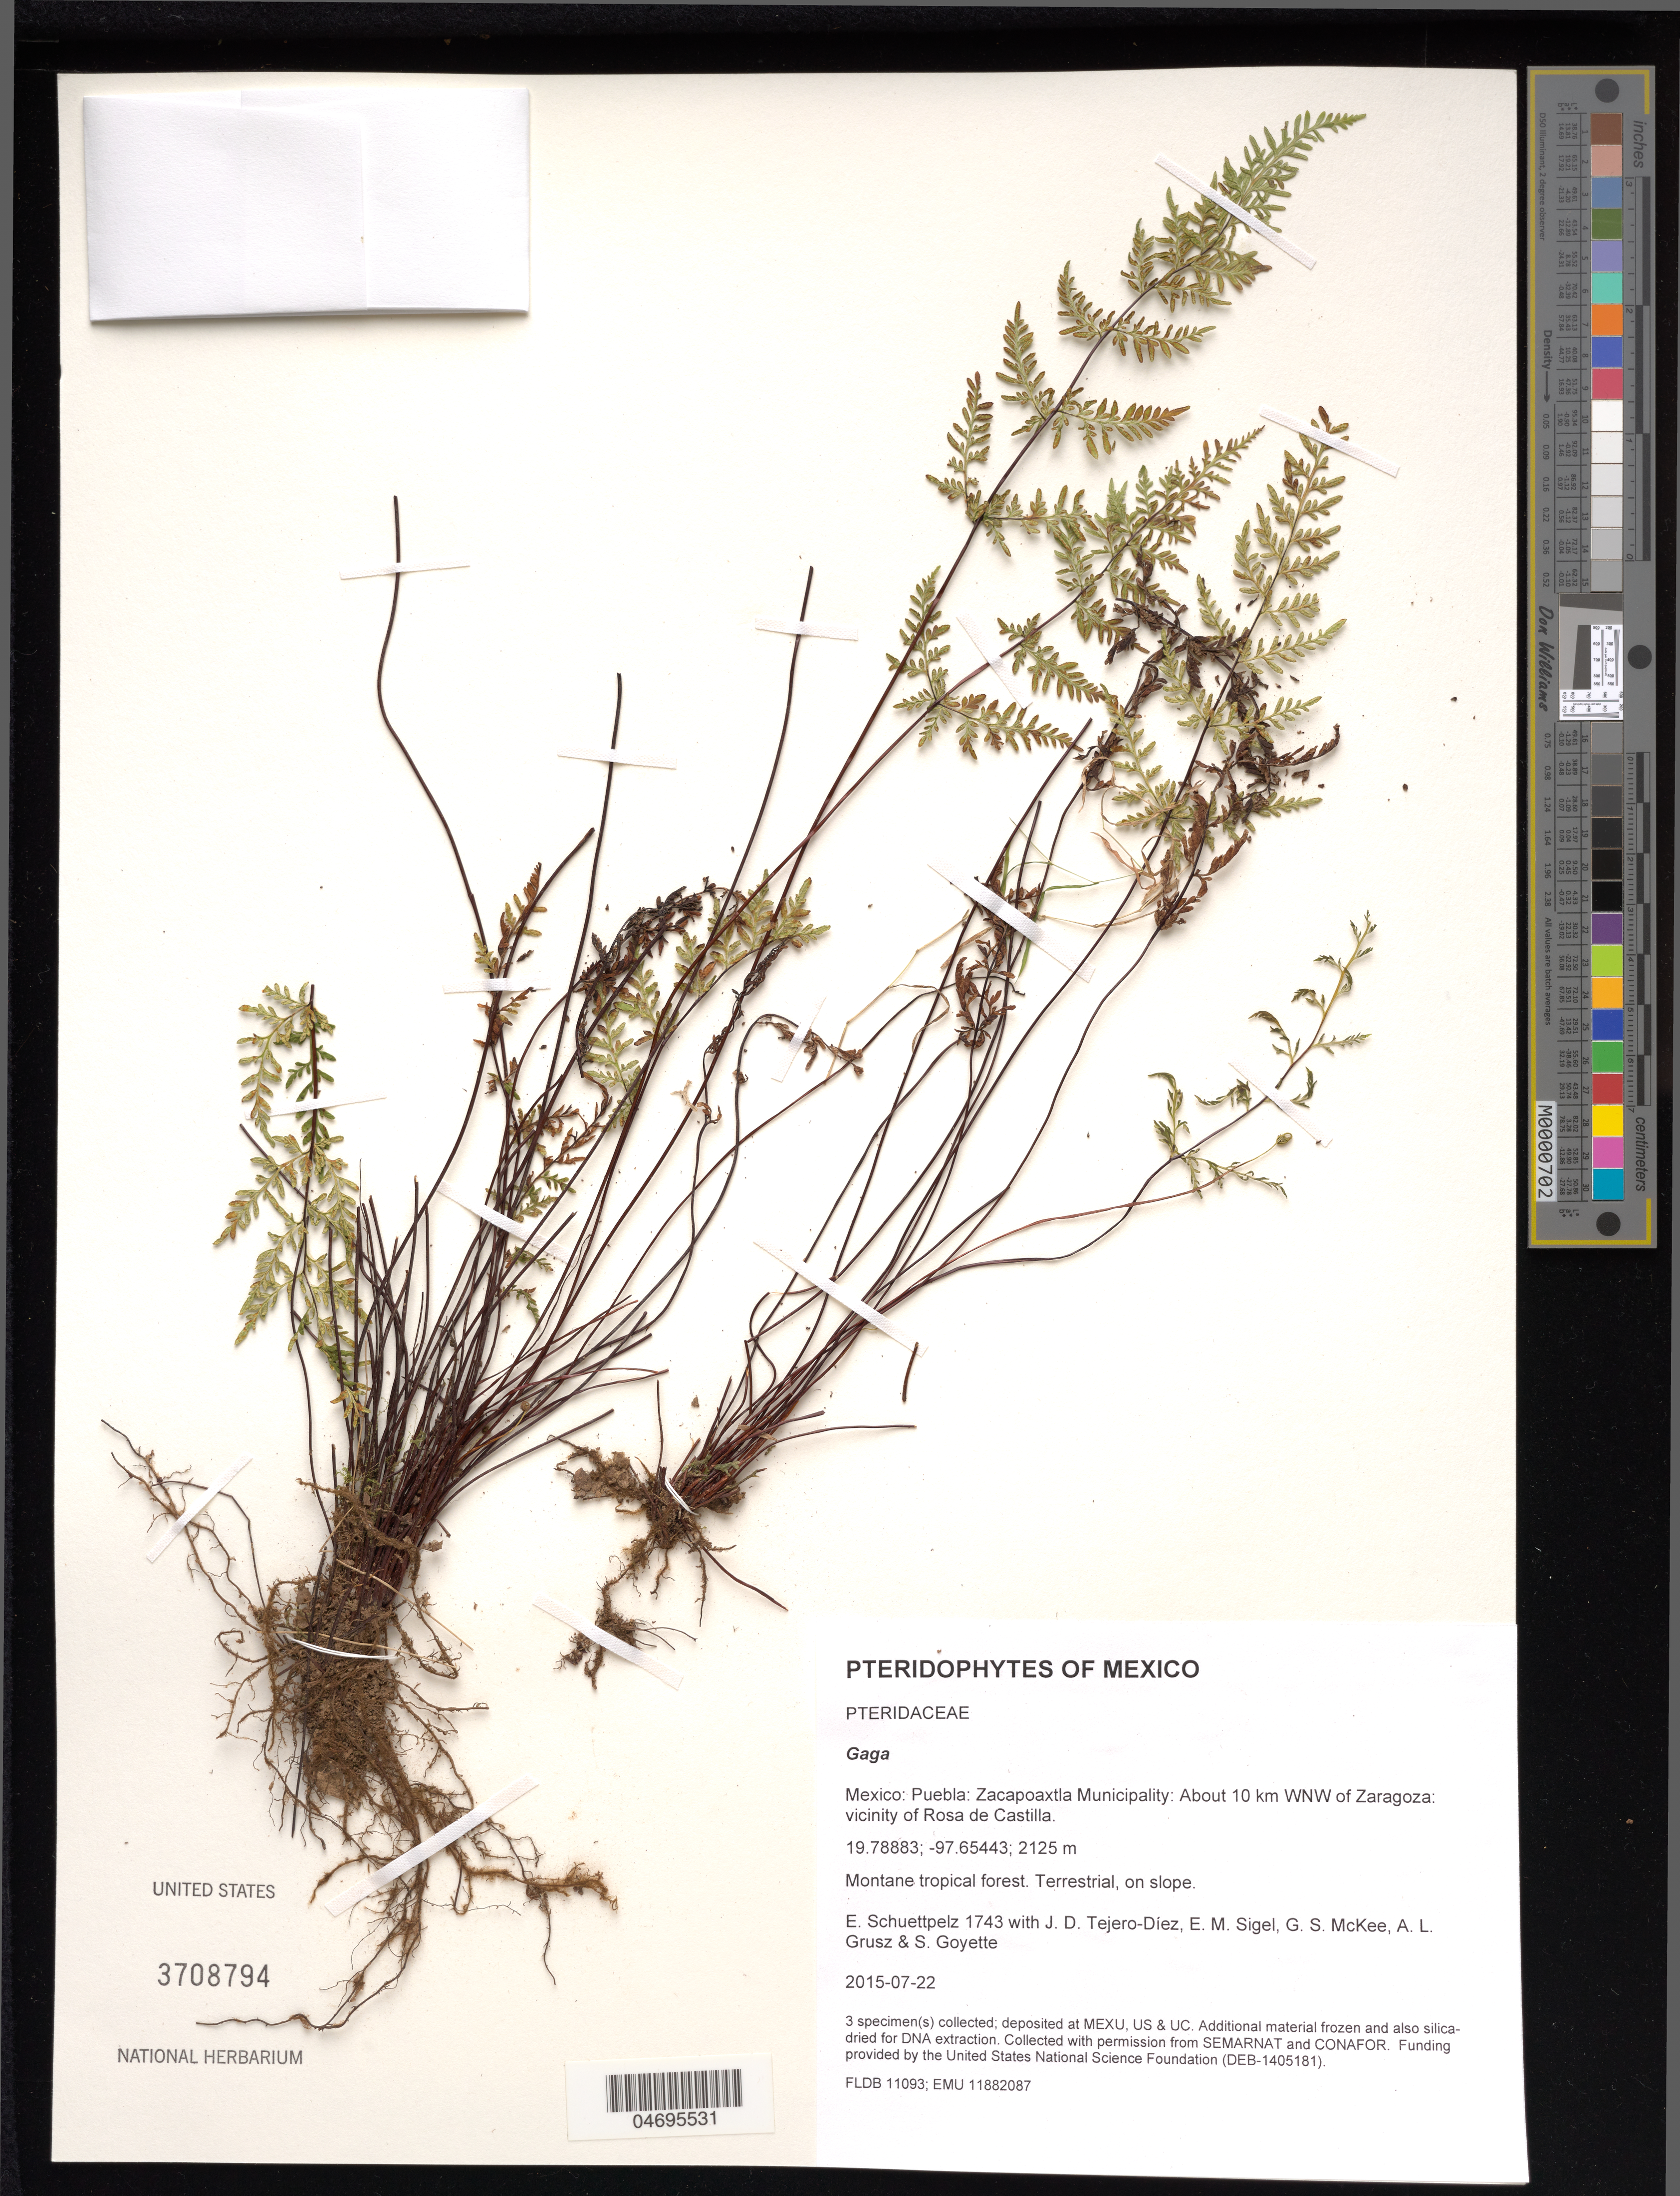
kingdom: Plantae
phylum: Tracheophyta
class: Polypodiopsida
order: Polypodiales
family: Pteridaceae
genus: Gaga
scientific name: Gaga sp.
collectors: E. Schuettpelz, D. Tejero-Díez, E. M. Sigel, G. S. McKee & A. Grusz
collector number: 1743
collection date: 2015-07-22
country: Mexico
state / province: Puebla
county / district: Zacapoaxtla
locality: About 10 km WNW of Zaragoza: vicinity of Rosa de Castilla.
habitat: Montane tropical forest.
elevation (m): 2125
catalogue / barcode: US 3708794